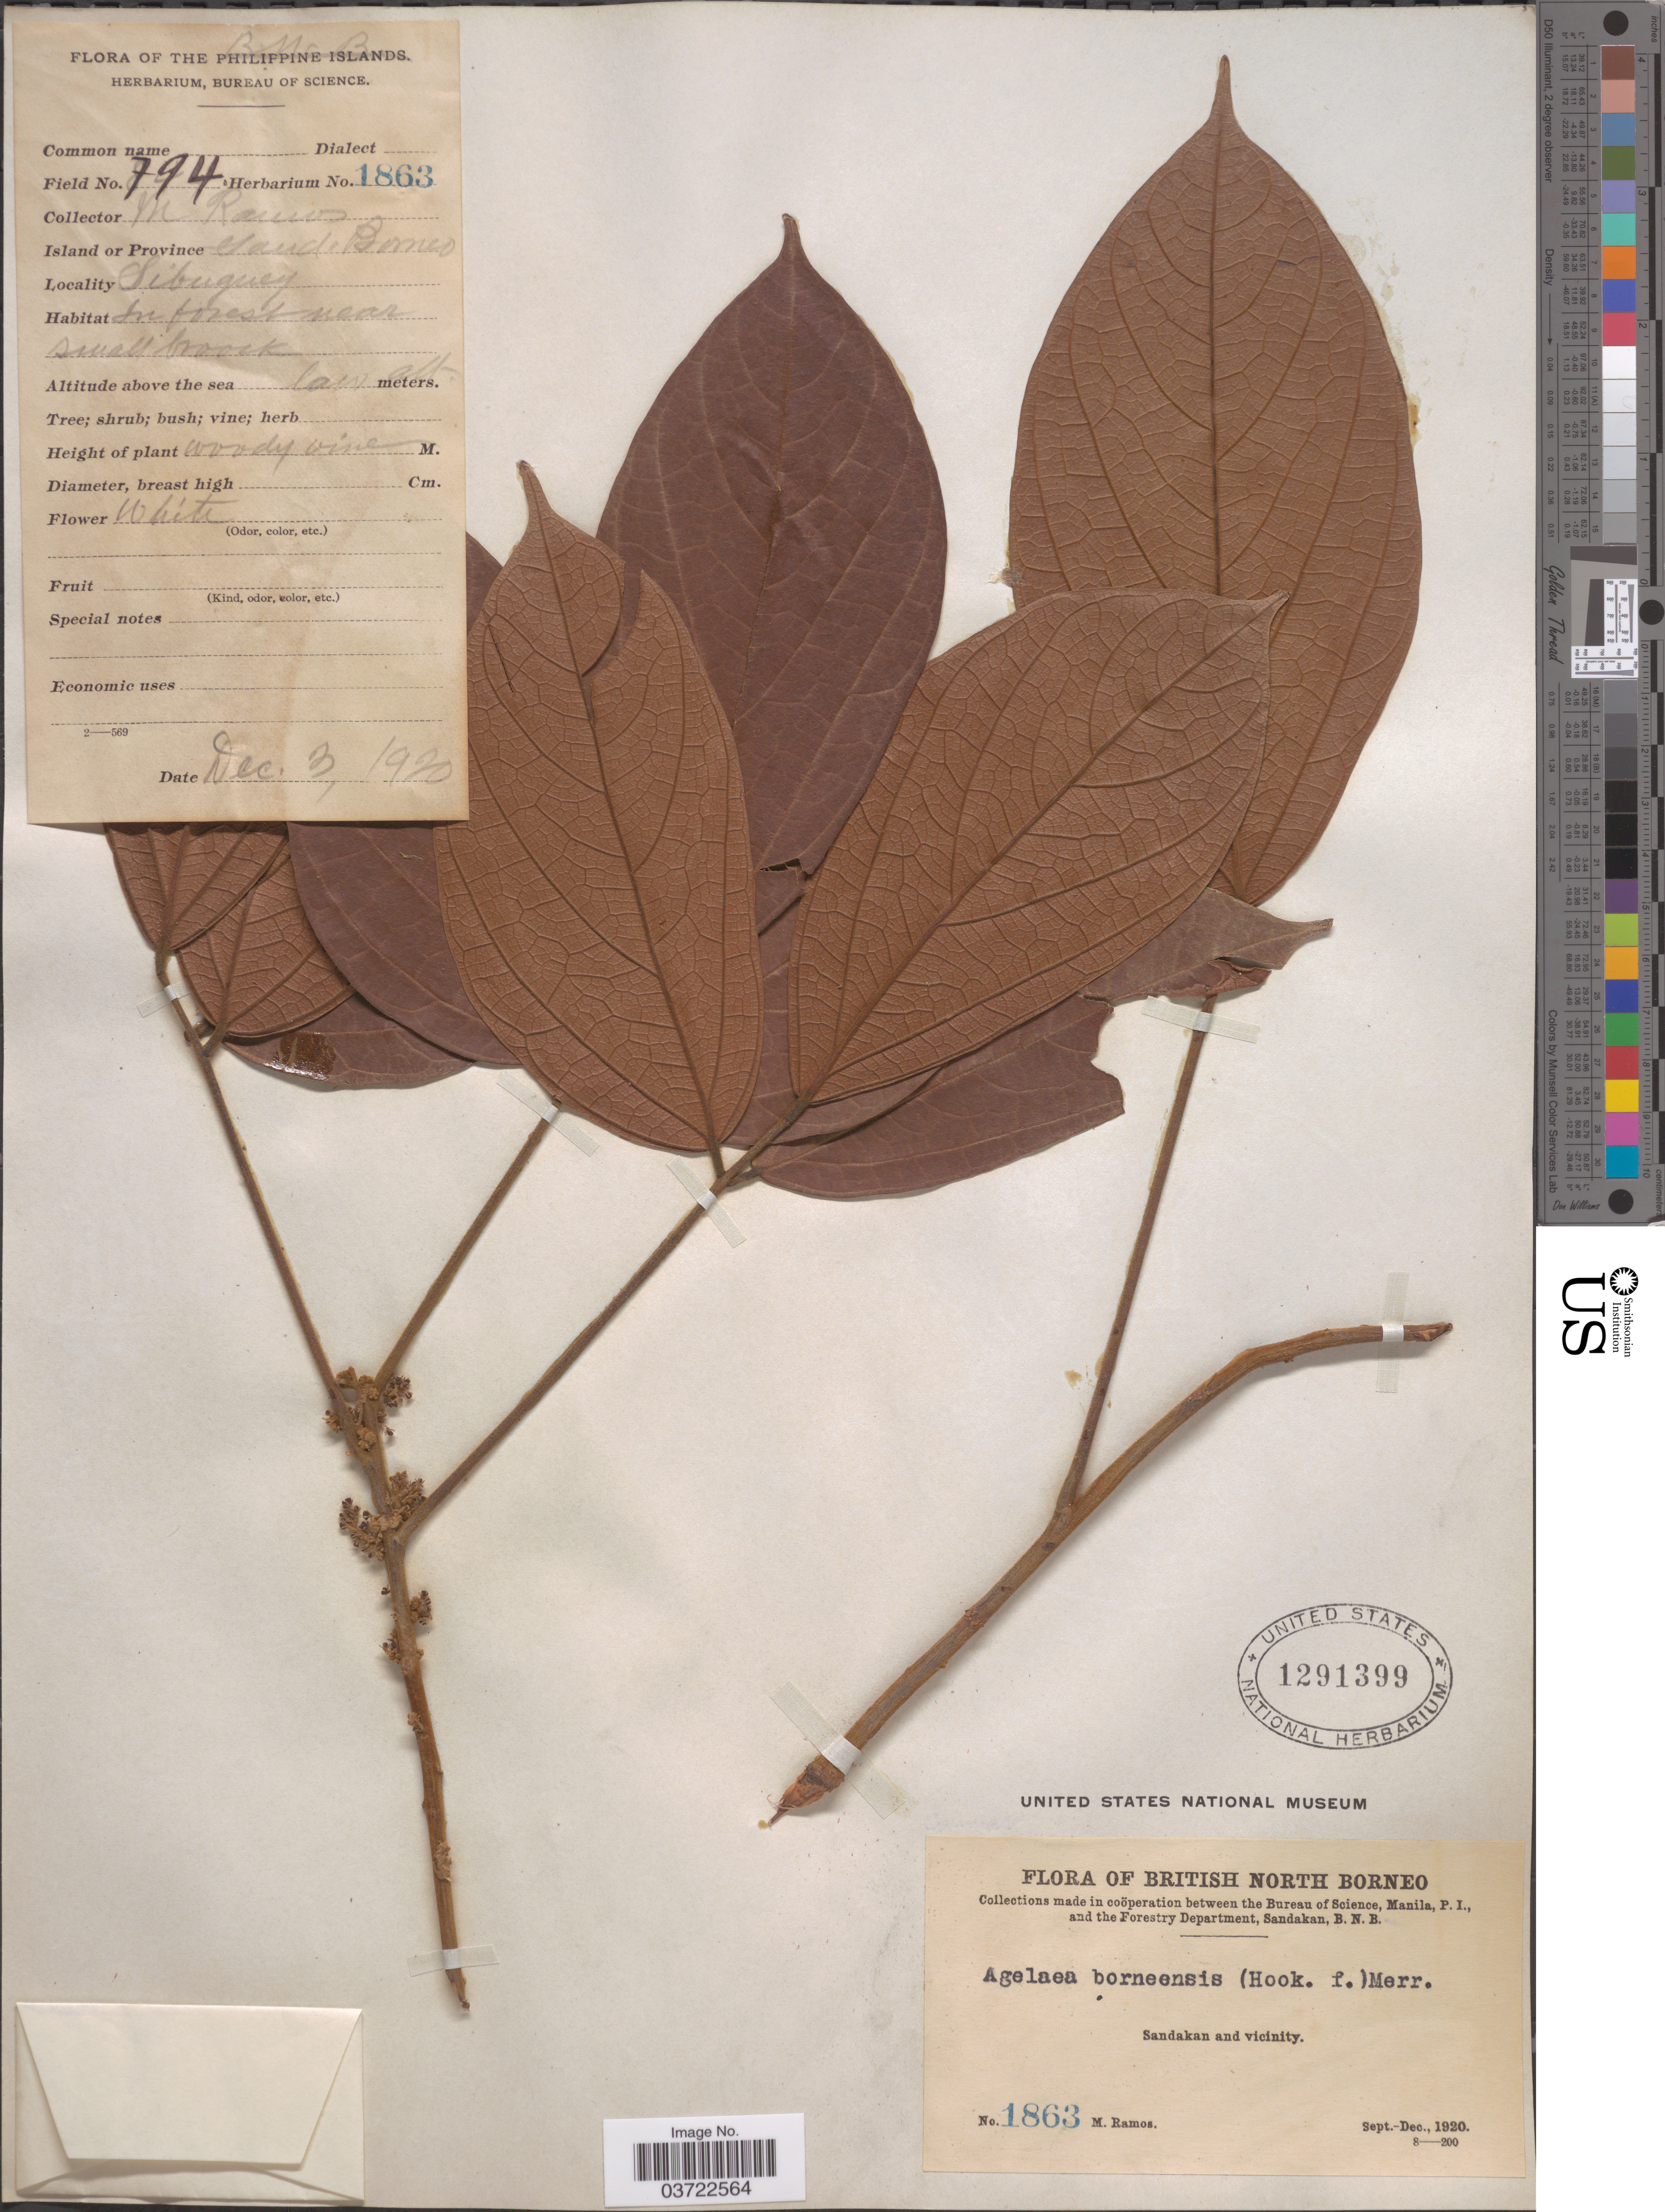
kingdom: Plantae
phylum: Tracheophyta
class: Magnoliopsida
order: Oxalidales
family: Connaraceae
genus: Agelaea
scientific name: Agelaea borneensis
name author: (Hook. f.) Merr.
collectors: M. Ramos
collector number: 1863/794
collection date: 1920-09/1920-12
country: Malaysia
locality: British North Borneo. Sandakan and vicinity. Sibuguey.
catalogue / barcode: US 1291399